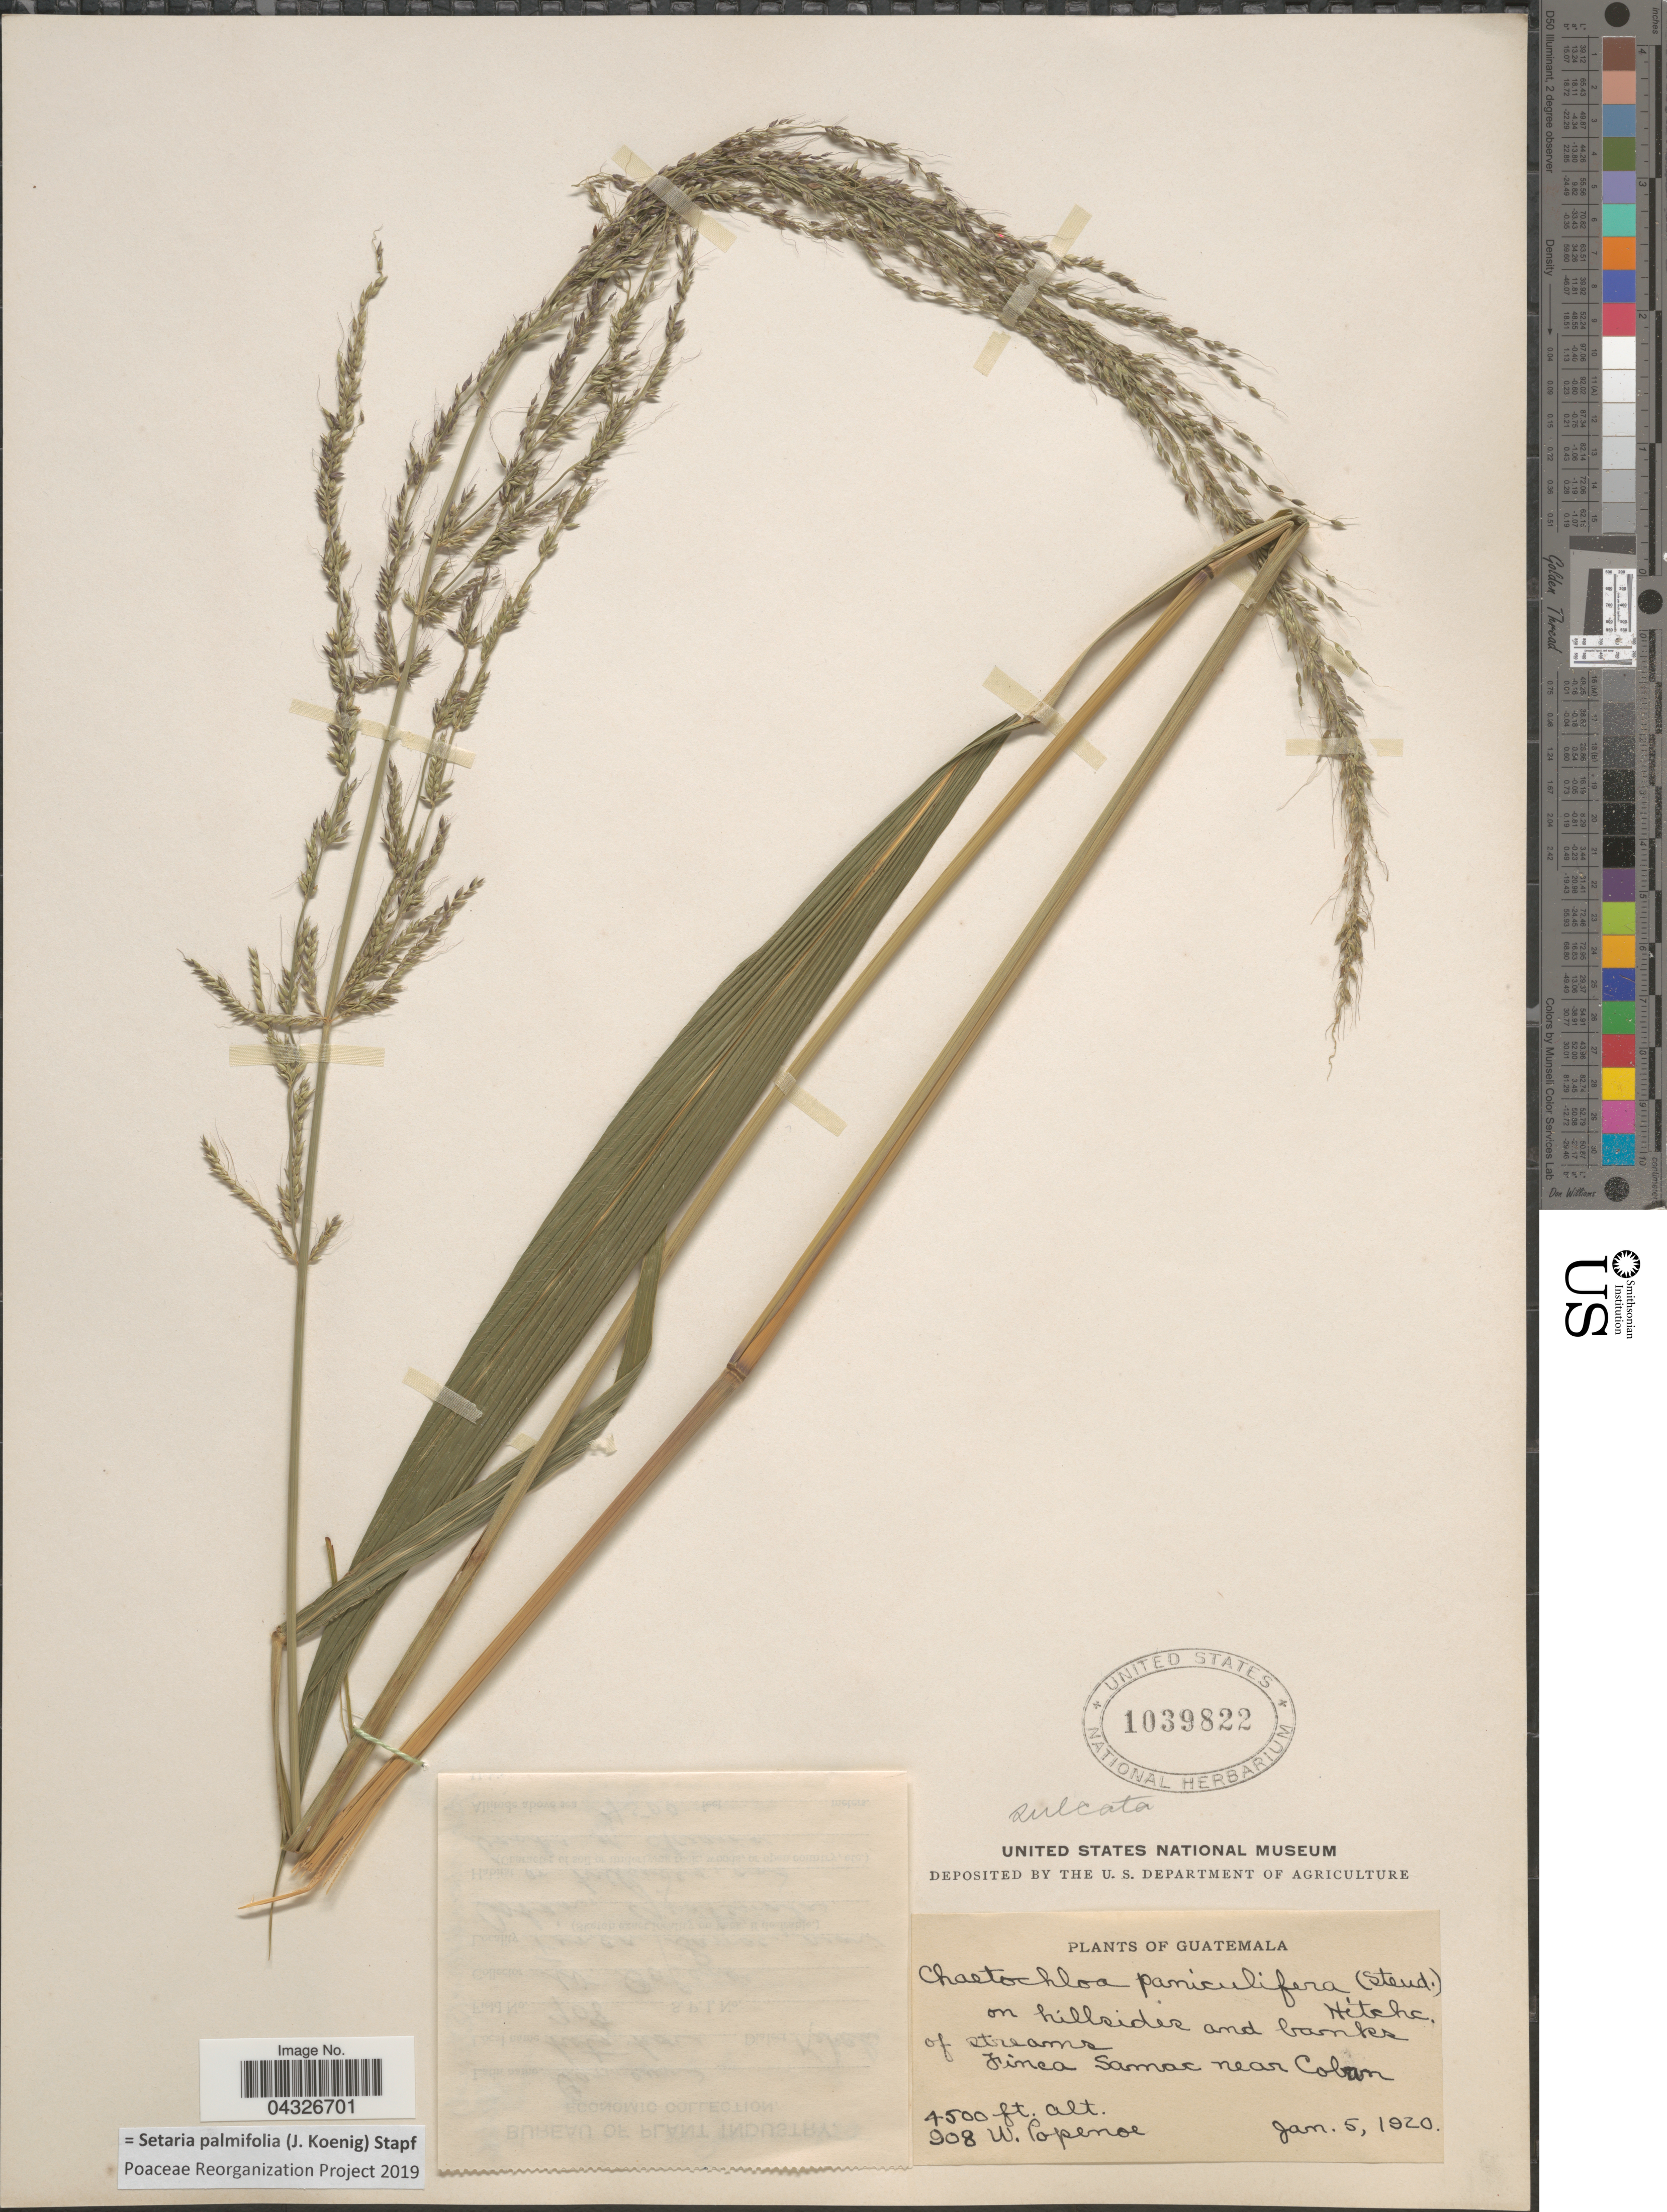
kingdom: Plantae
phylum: Tracheophyta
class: Liliopsida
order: Poales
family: Poaceae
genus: Setaria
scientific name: Setaria palmifolia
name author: (J. Koenig) Stapf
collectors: W. Popenoe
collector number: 908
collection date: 1920-01-05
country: Guatemala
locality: Finca Samac near Coban.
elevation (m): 1372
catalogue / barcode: US 1039822